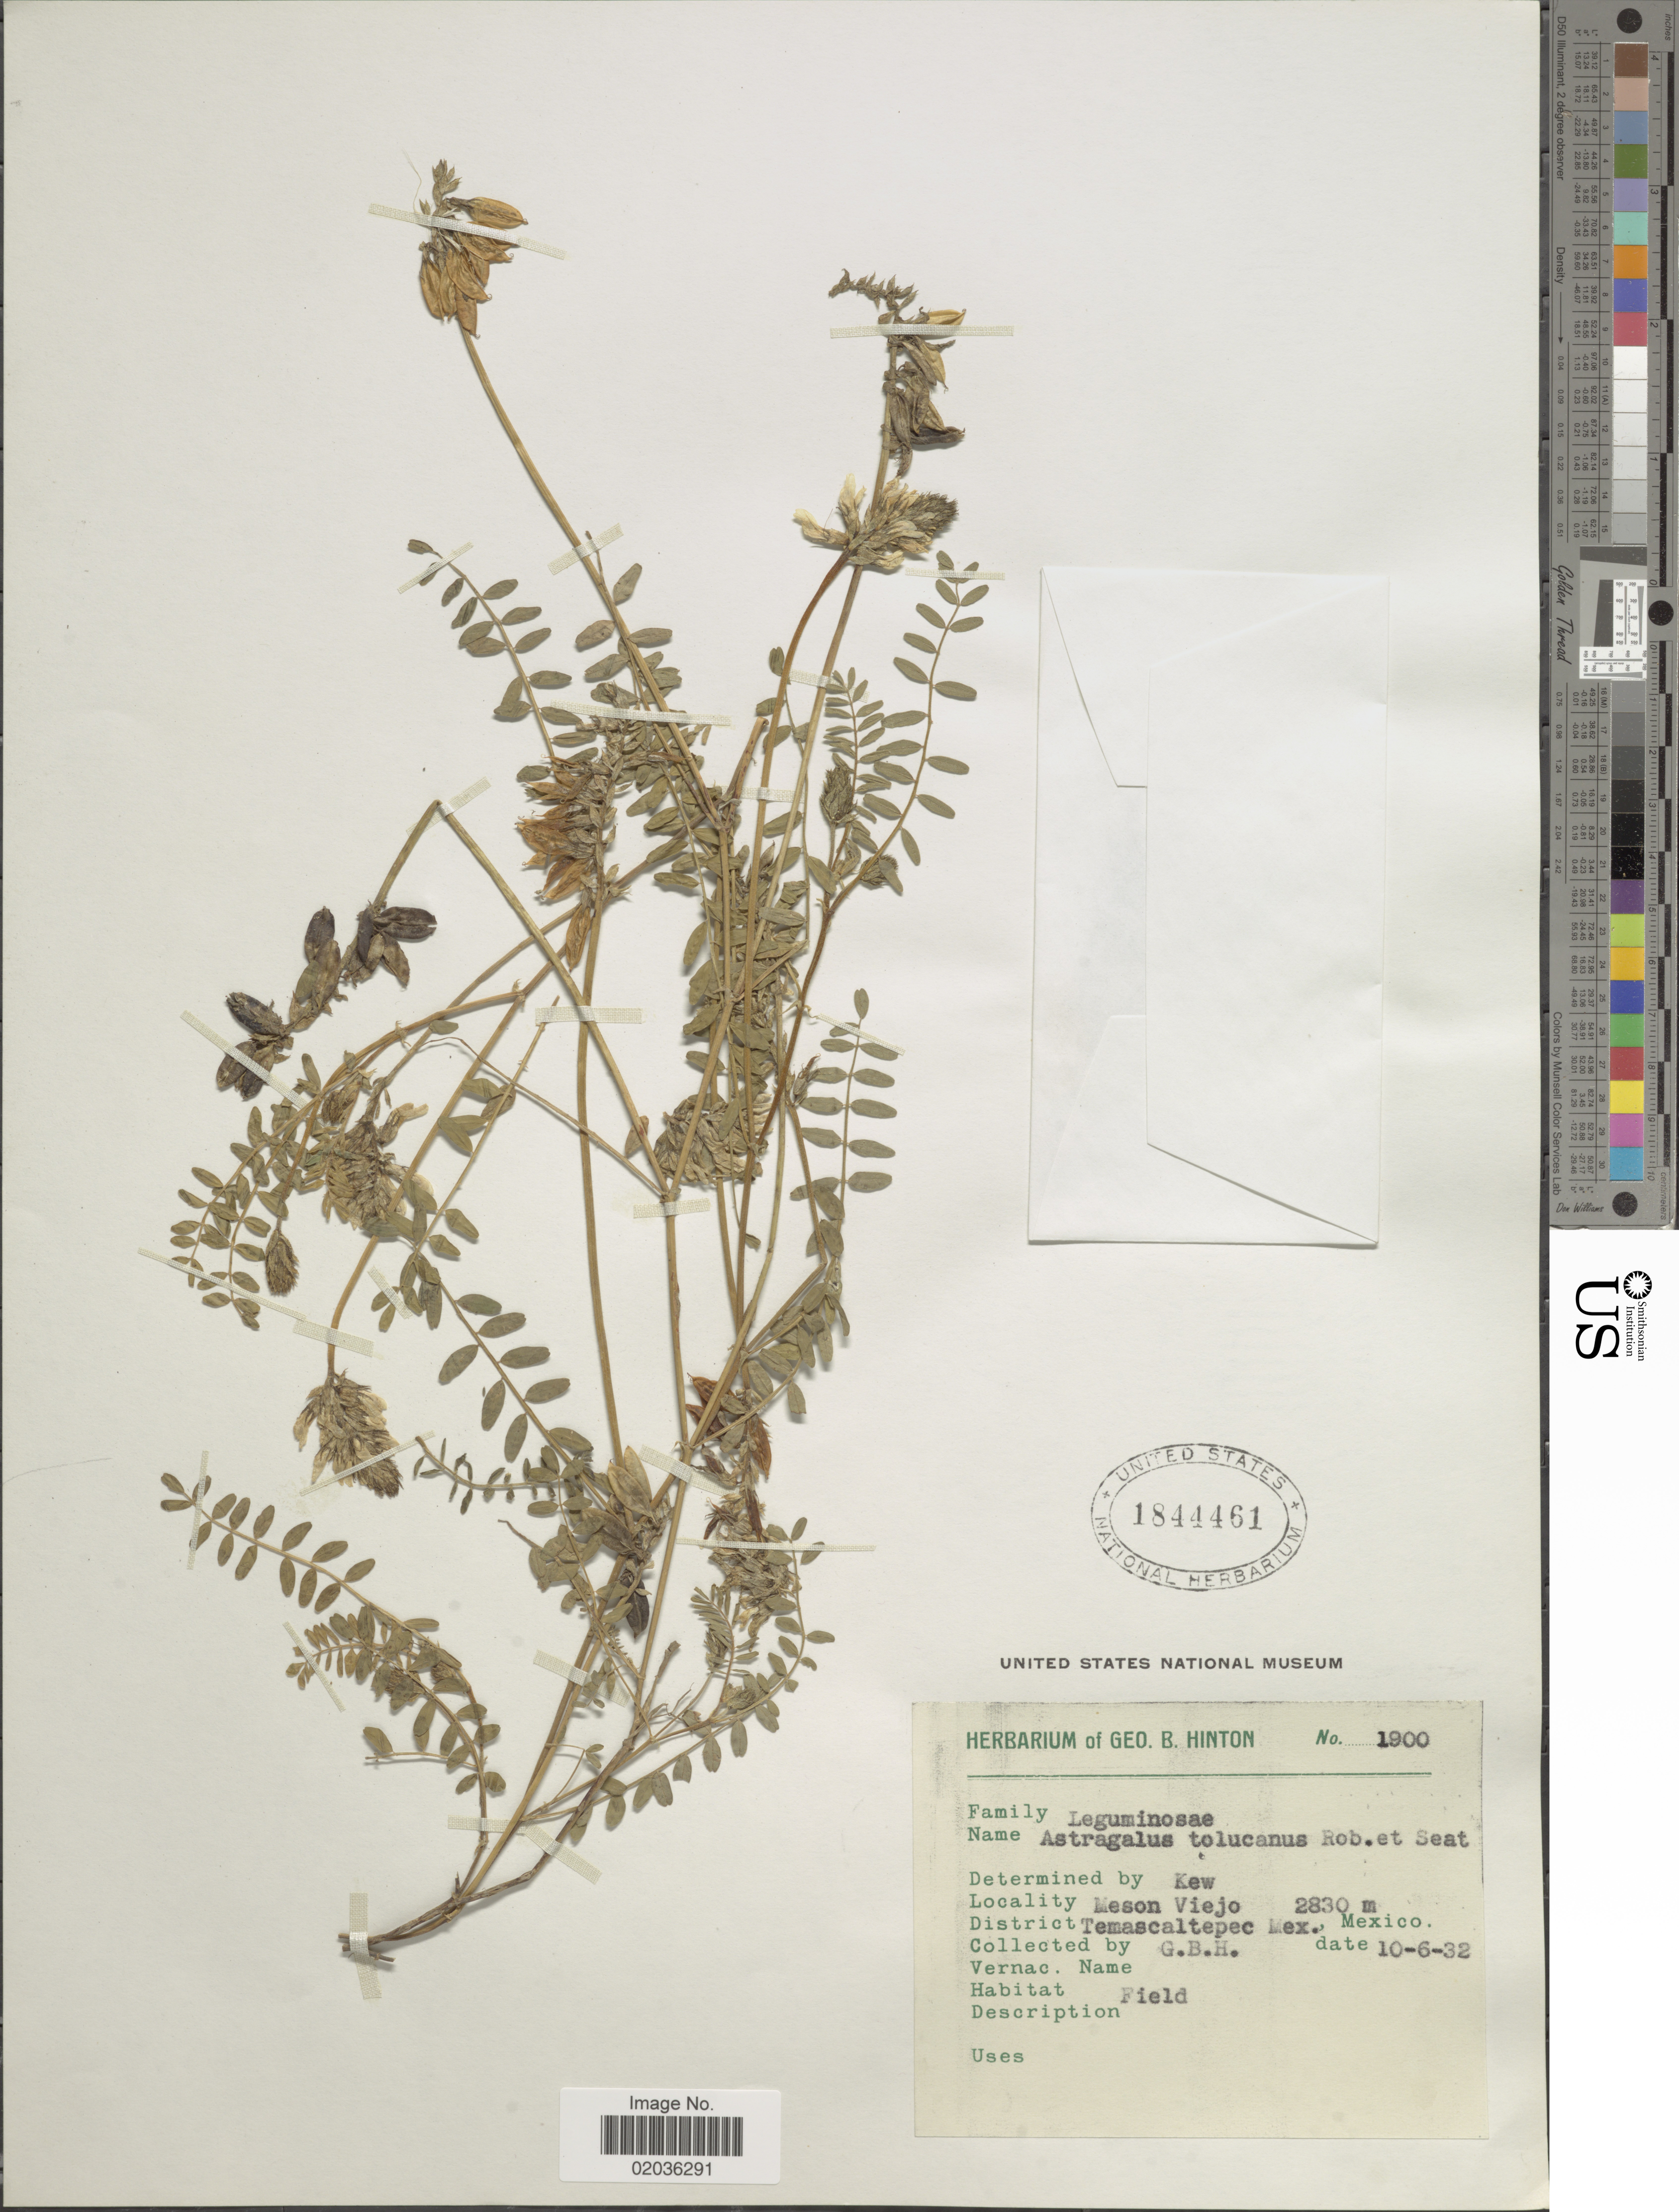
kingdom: Plantae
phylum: Tracheophyta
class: Magnoliopsida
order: Fabales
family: Fabaceae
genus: Astragalus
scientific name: Astragalus tolucanus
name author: B.L. Rob. & Seaton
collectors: G. B. Hinton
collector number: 1900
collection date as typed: Transcribed d/m/y: 10/6/32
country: Mexico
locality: Meson Viejo. District Temascaltepec, Mex.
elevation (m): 2830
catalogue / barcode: US 1844461